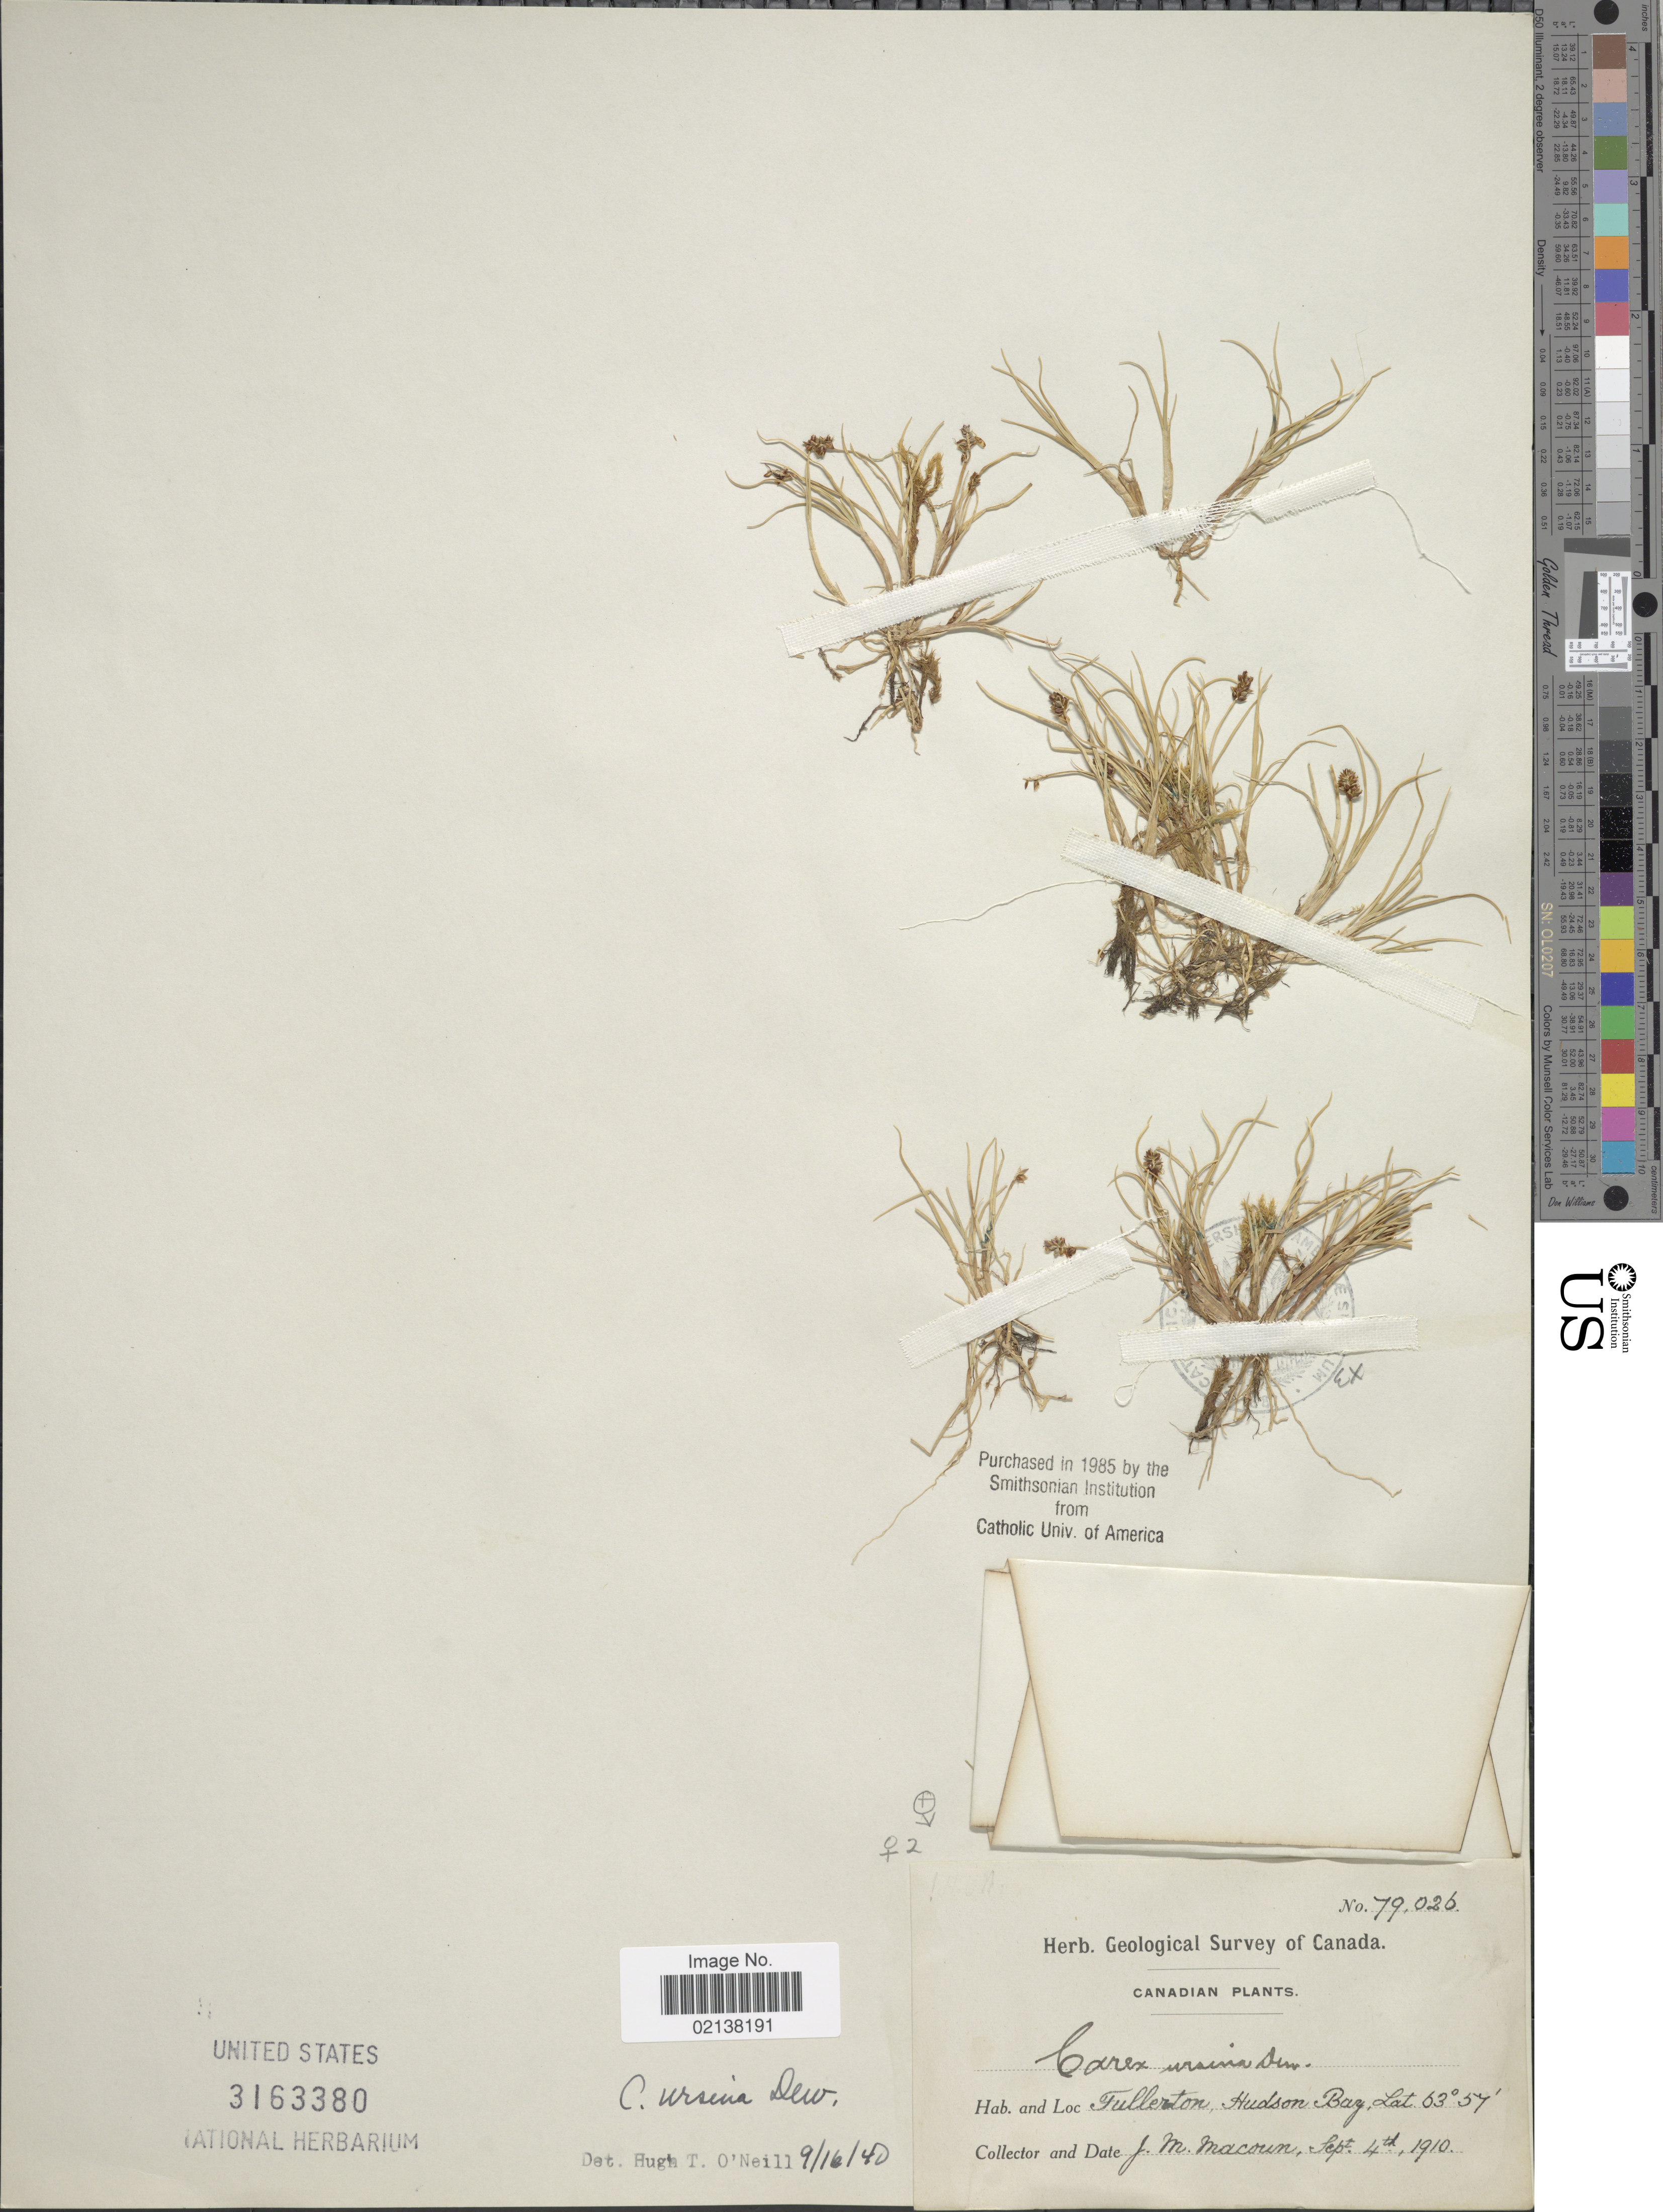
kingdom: Plantae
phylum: Tracheophyta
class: Liliopsida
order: Poales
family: Cyperaceae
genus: Carex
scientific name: Carex ursina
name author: Dewey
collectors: J. M. Macoun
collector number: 79026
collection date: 1910-09-04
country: Canada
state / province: Nunavut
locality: Fullerton, Hudson Bay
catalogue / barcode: US 3163380